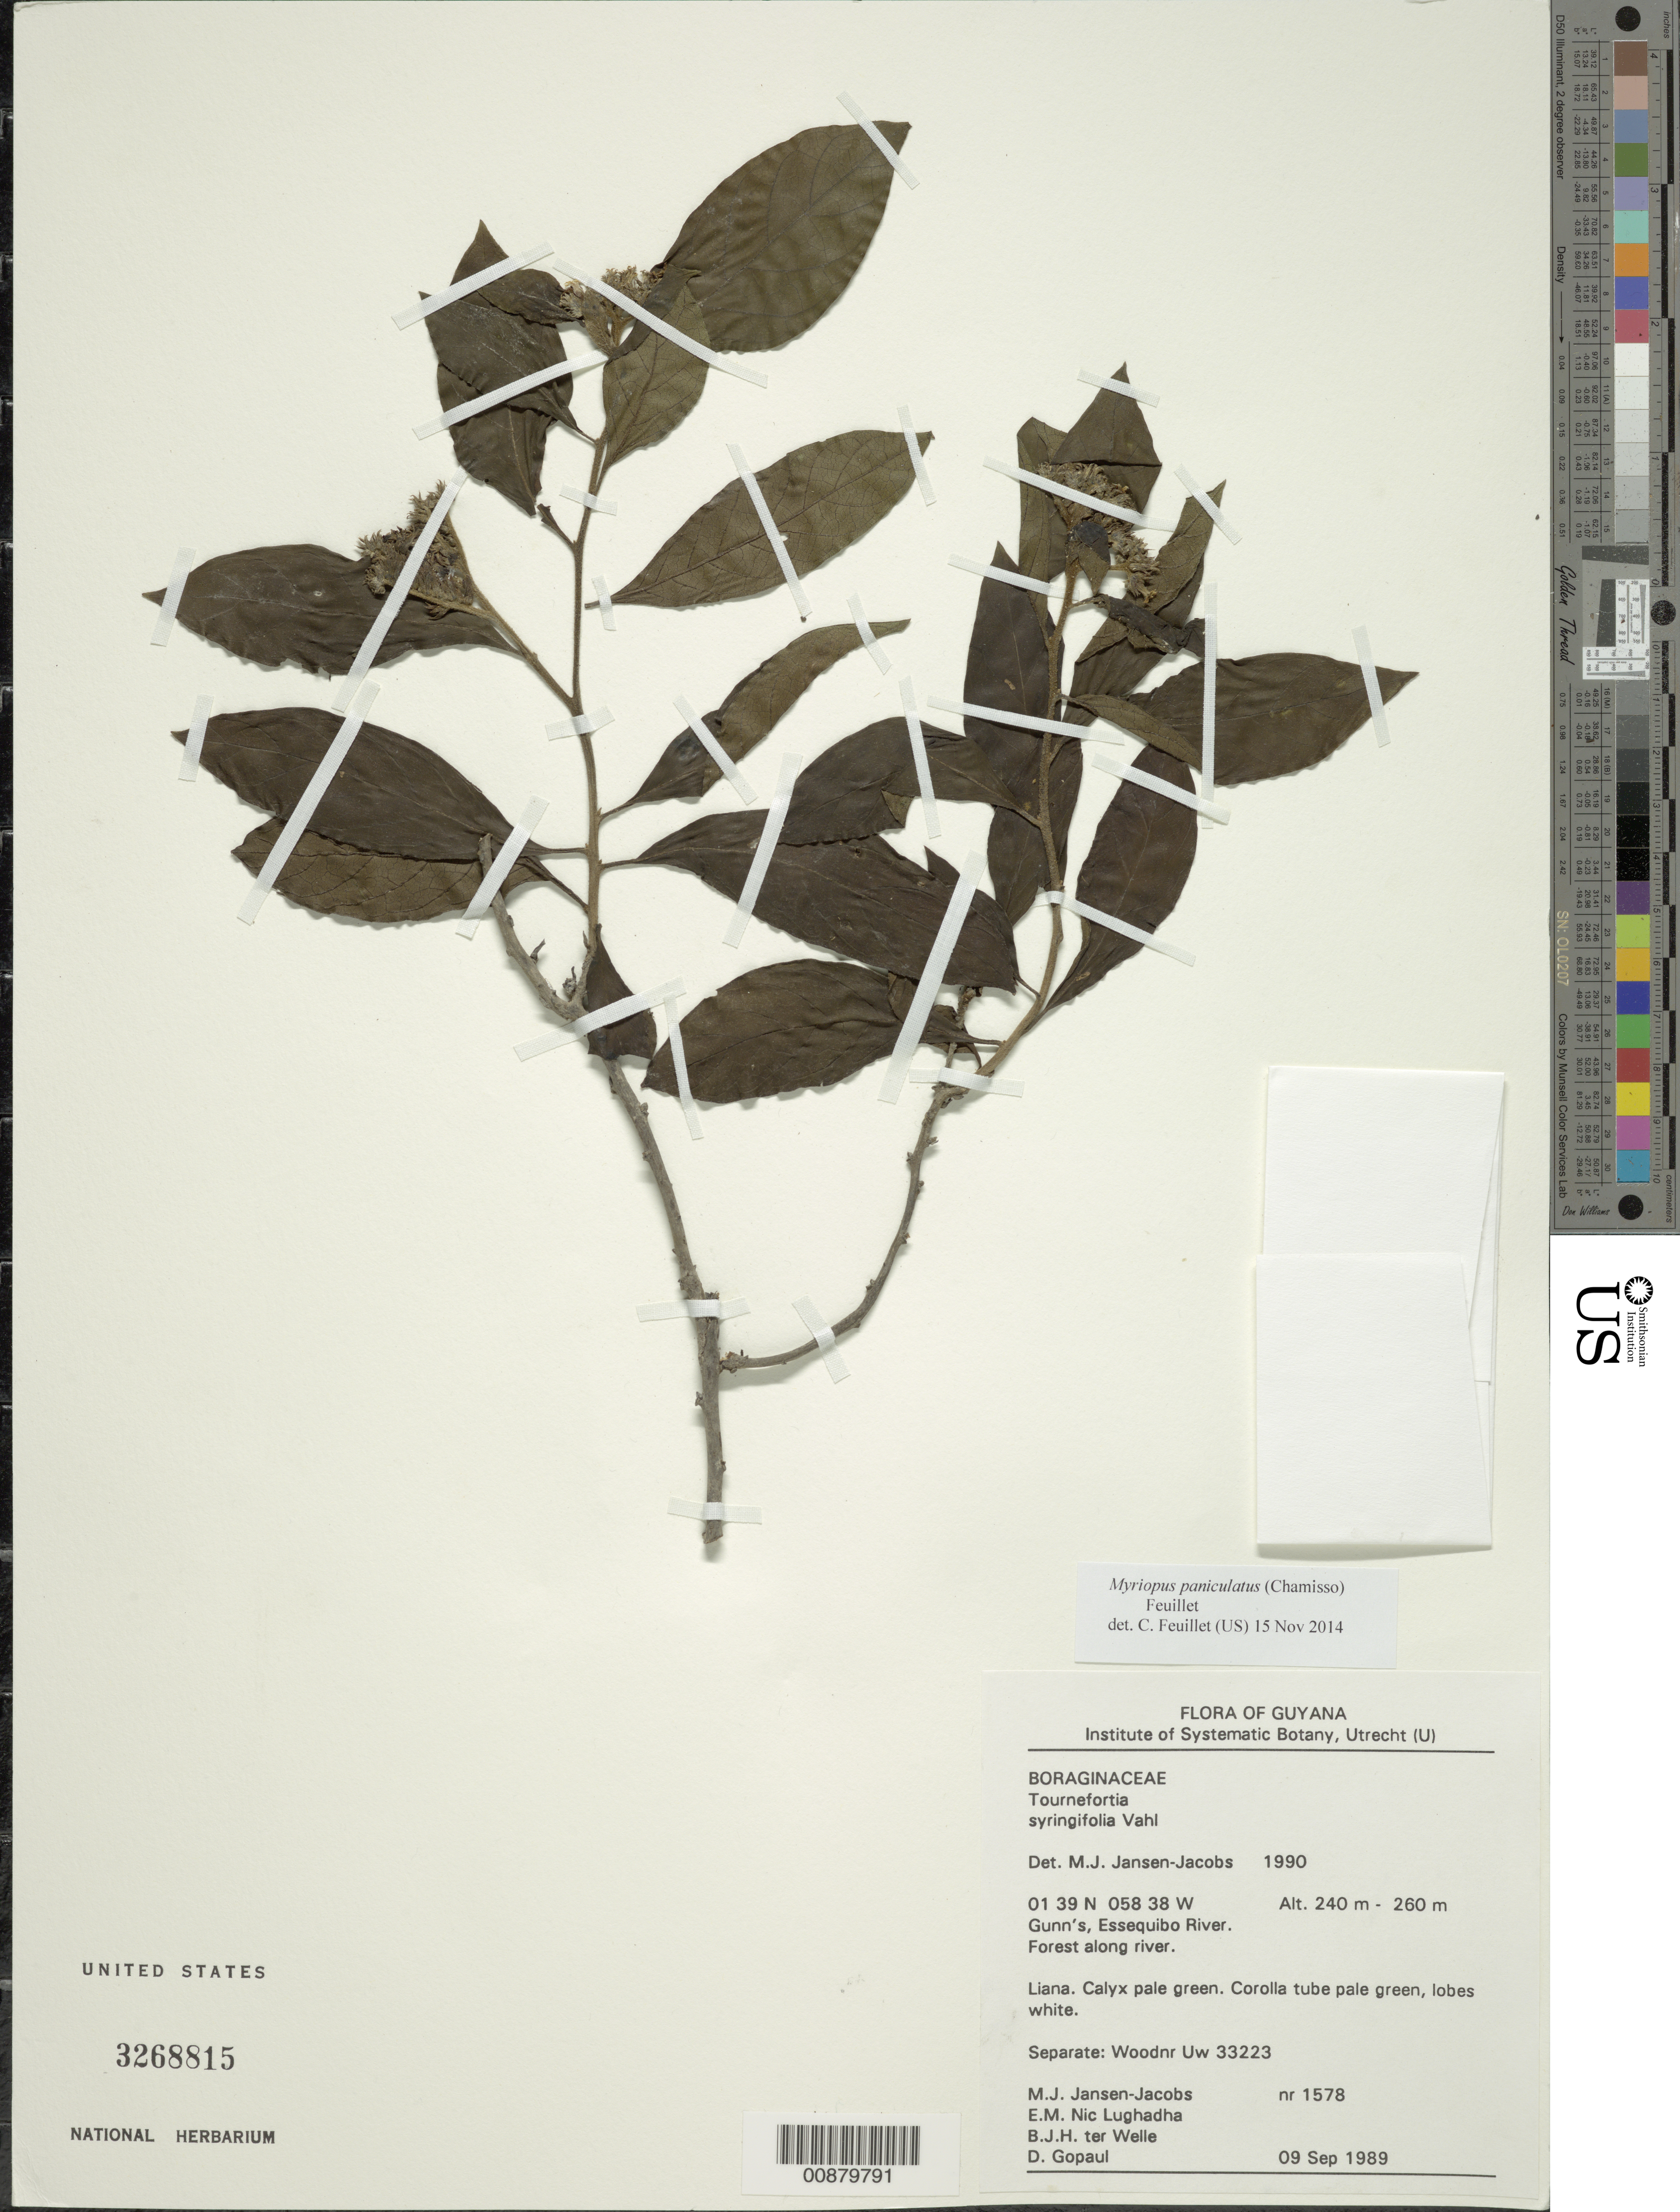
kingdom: Plantae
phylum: Tracheophyta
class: Magnoliopsida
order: Boraginales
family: Heliotropiaceae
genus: Myriopus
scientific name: Myriopus paniculatus var. spigeliiflorus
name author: (A. DC.) Feuillet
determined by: Feuillet, C.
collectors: M. J. Jansen-Jacobs, E. Nic Lughadha, B. Welle & D. Gopaul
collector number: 1578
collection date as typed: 9-Sep-89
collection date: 1989-09-09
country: Guyana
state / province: U. Takutu-U. Essequibo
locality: Gunn's, Essequibo River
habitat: Forest along river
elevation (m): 240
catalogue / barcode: US 3268815